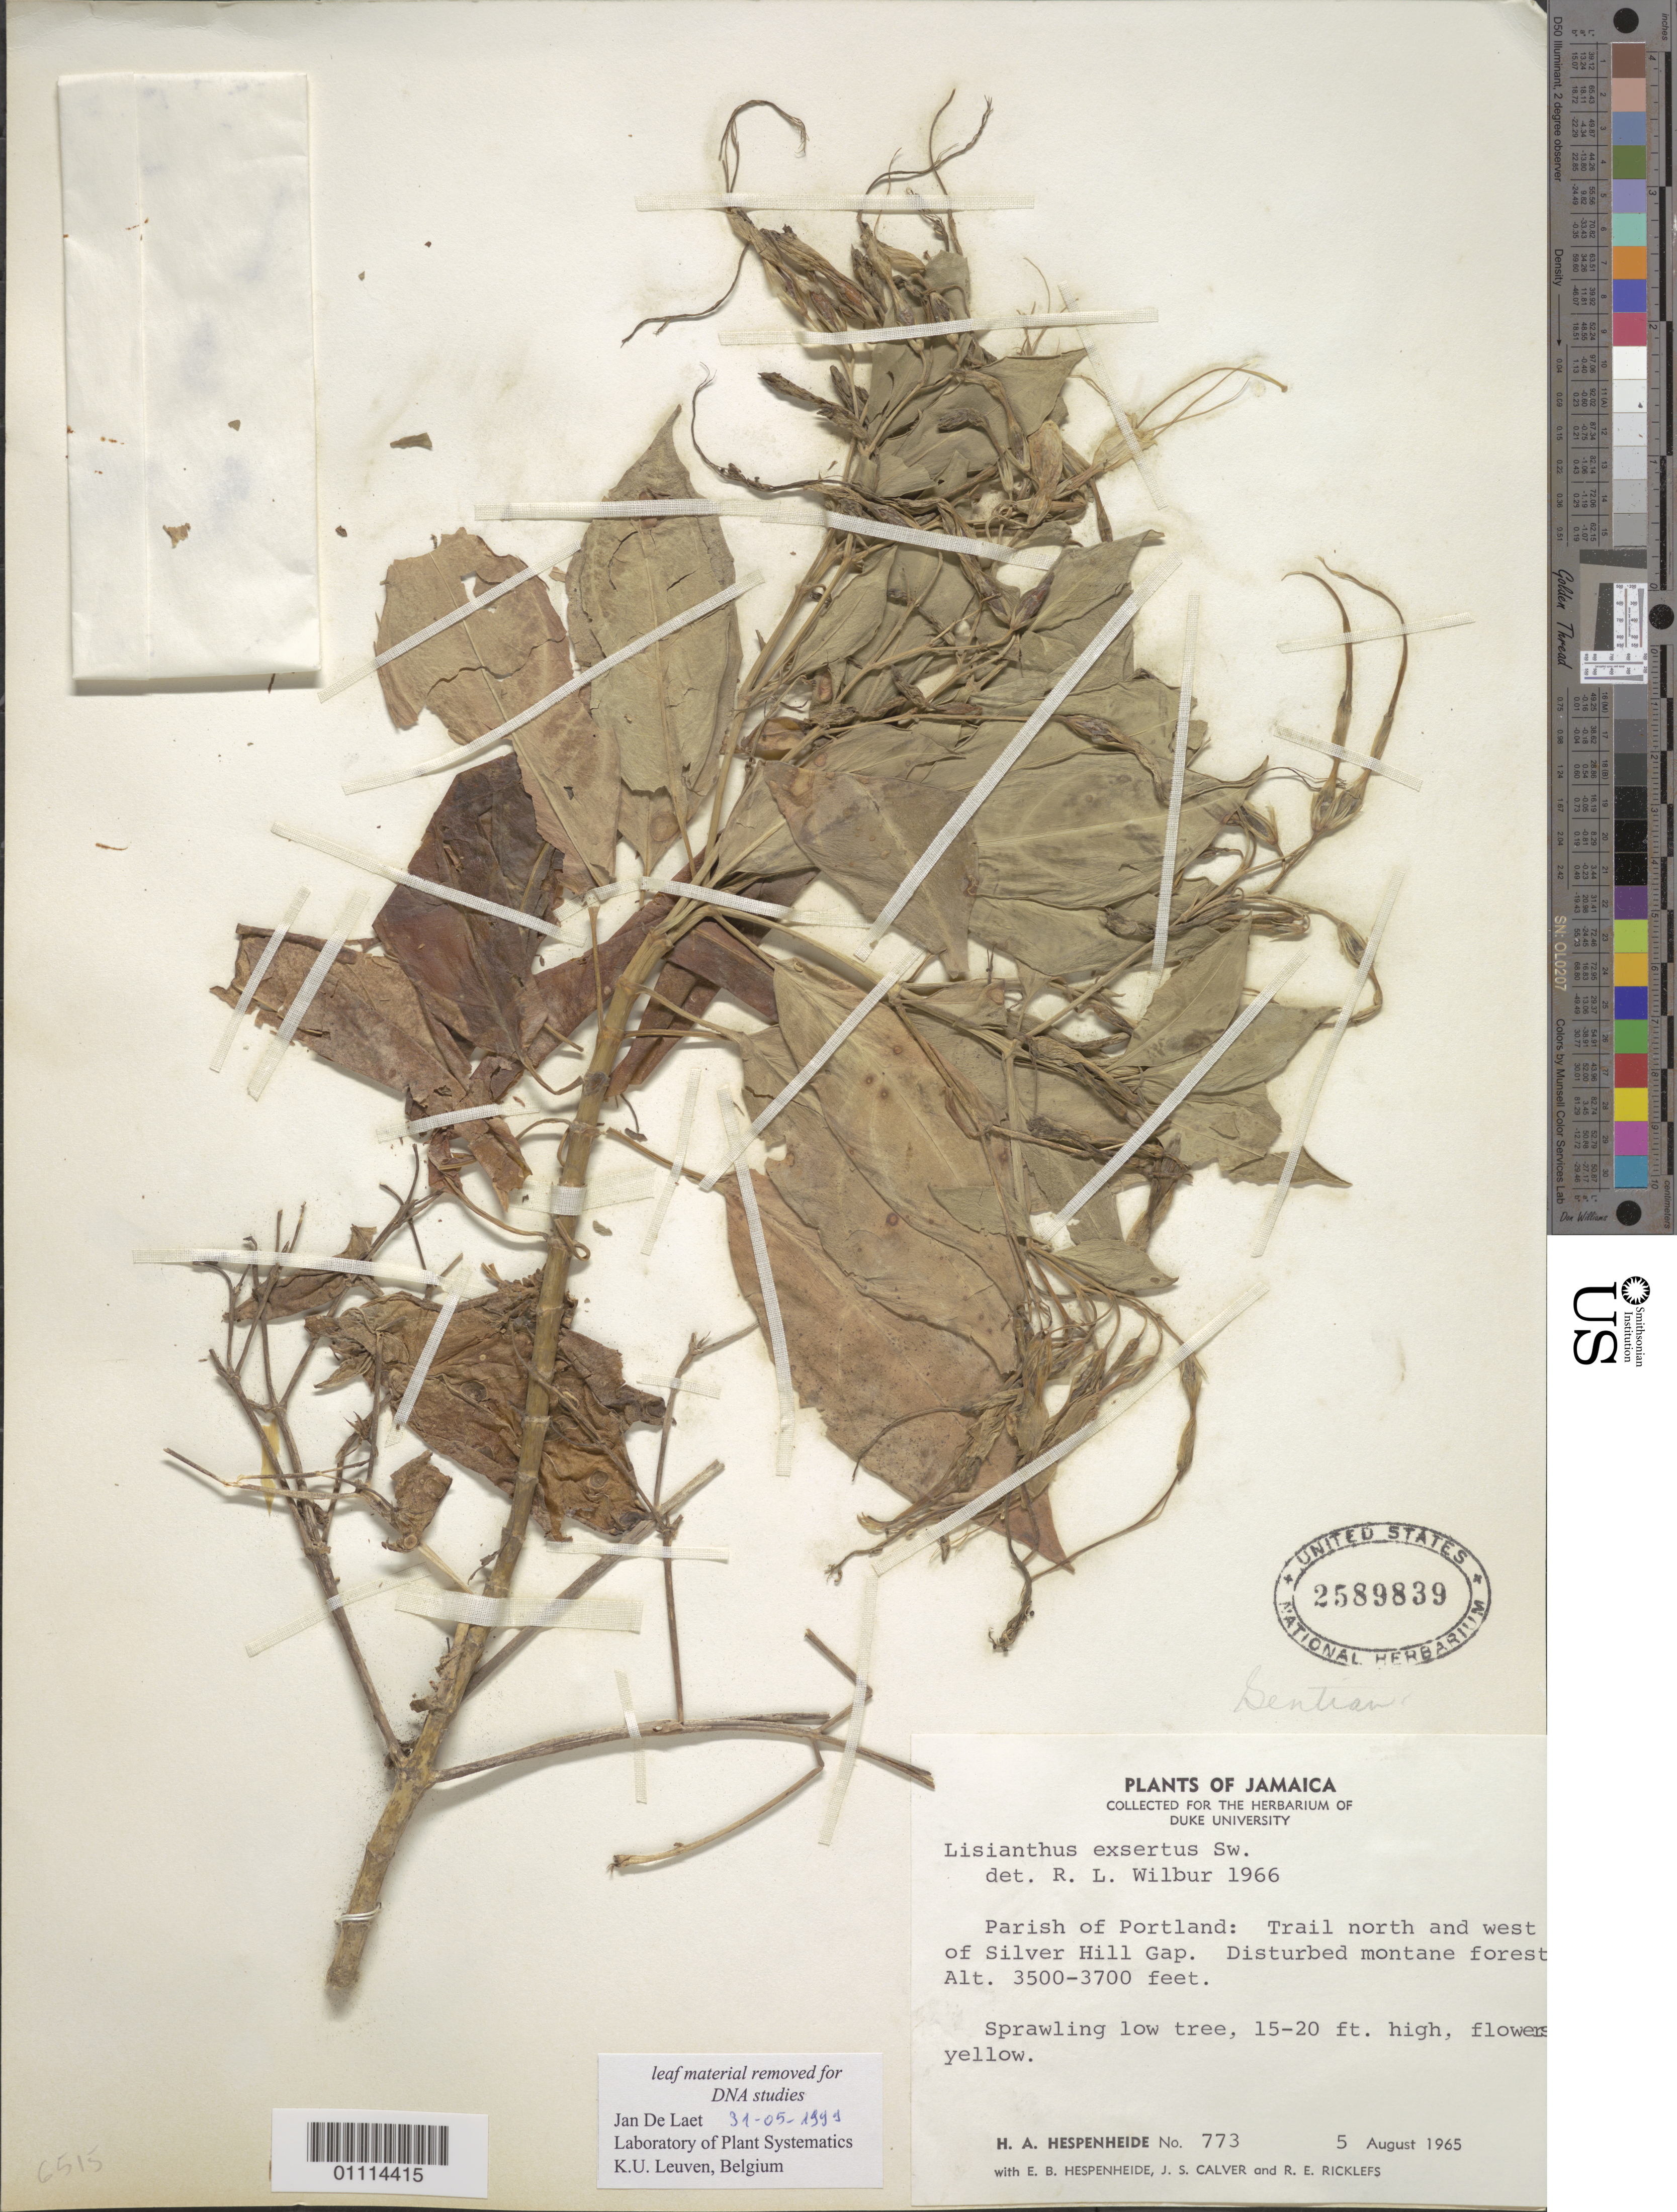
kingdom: Plantae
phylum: Tracheophyta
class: Magnoliopsida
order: Gentianales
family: Gentianaceae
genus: Lisianthius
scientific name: Lisianthius exsertus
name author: Sw.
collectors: H. A. Hespenheide, E. Hespenheide, J. Calver & R. Ricklefs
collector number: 773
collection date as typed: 05 Aug 1965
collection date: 1965-08-05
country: Jamaica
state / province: Portland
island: Jamaica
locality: Trail N and W of Silver Hill Gap. Disturbed montane forest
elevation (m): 1067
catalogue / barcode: US 2589839